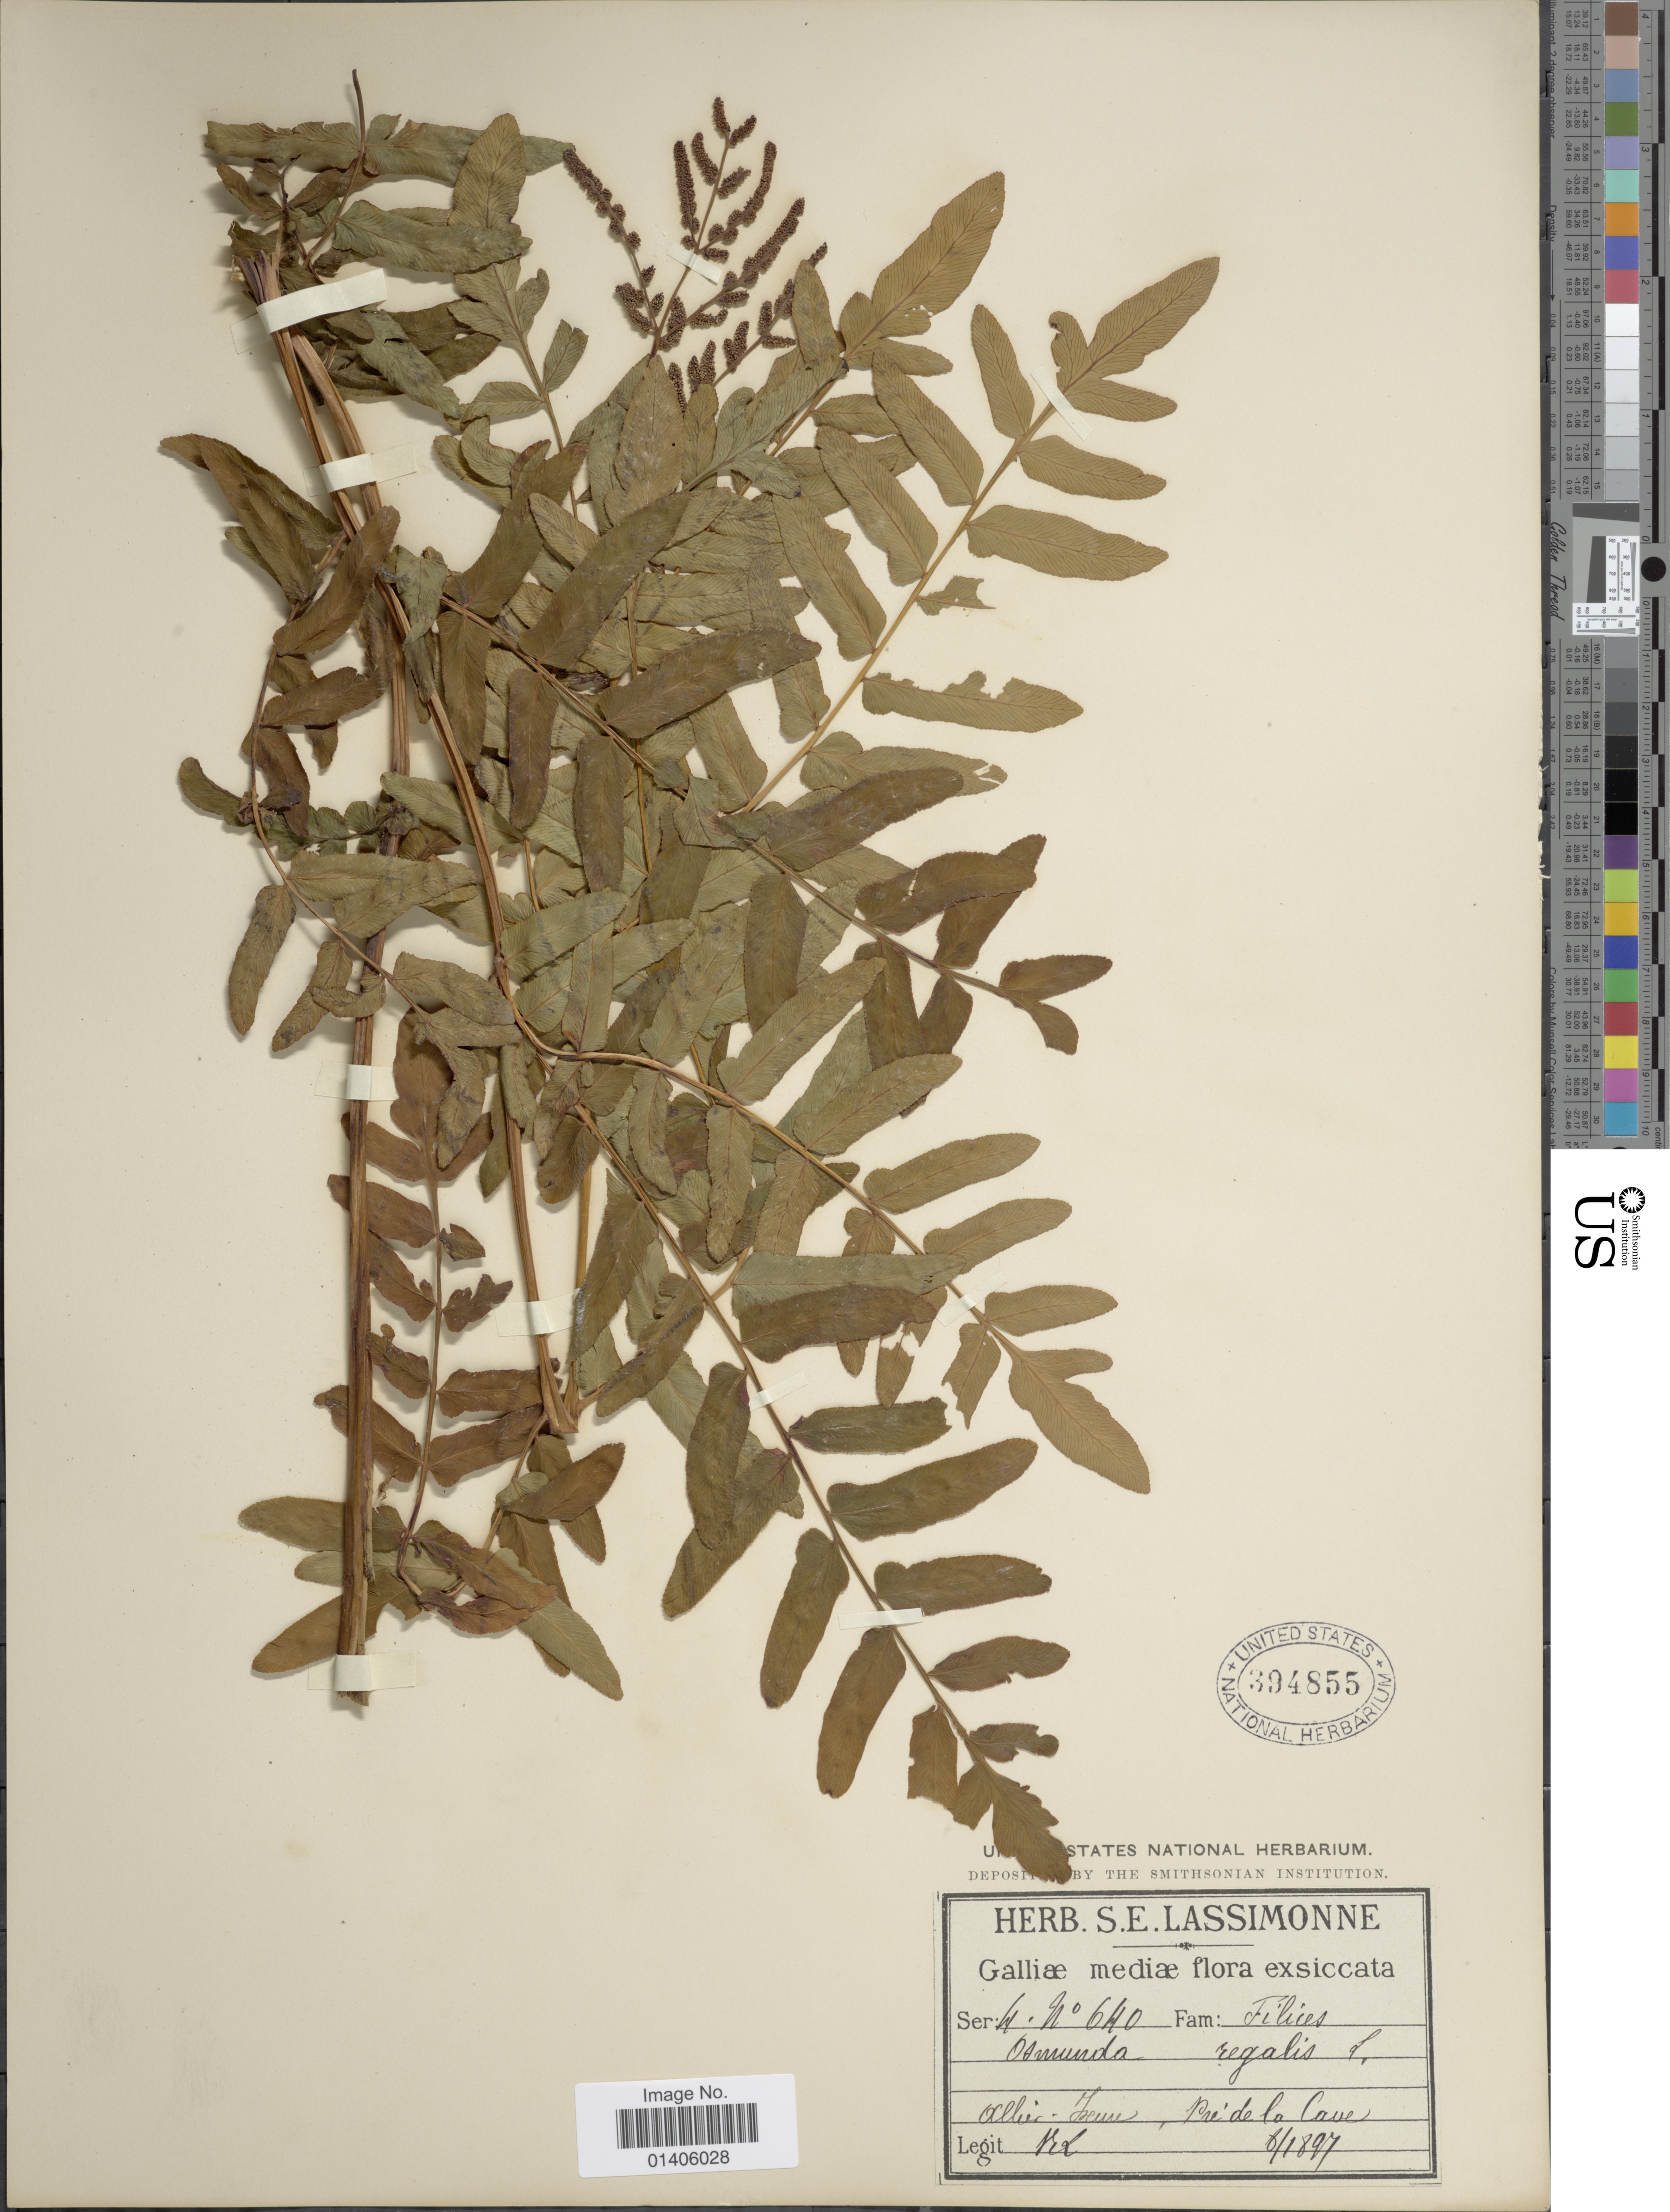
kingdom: Plantae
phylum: Tracheophyta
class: Polypodiopsida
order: Osmundales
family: Osmundaceae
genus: Osmunda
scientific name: Osmunda regalis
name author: L.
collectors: S. Lassimonne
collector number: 640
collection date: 1897-06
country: France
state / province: Auvergne-Rhône-Alpes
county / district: Allier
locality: Allier - Yseure [Yzeure], Pré de la Cave [Meadow of the Cave]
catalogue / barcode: US 394855